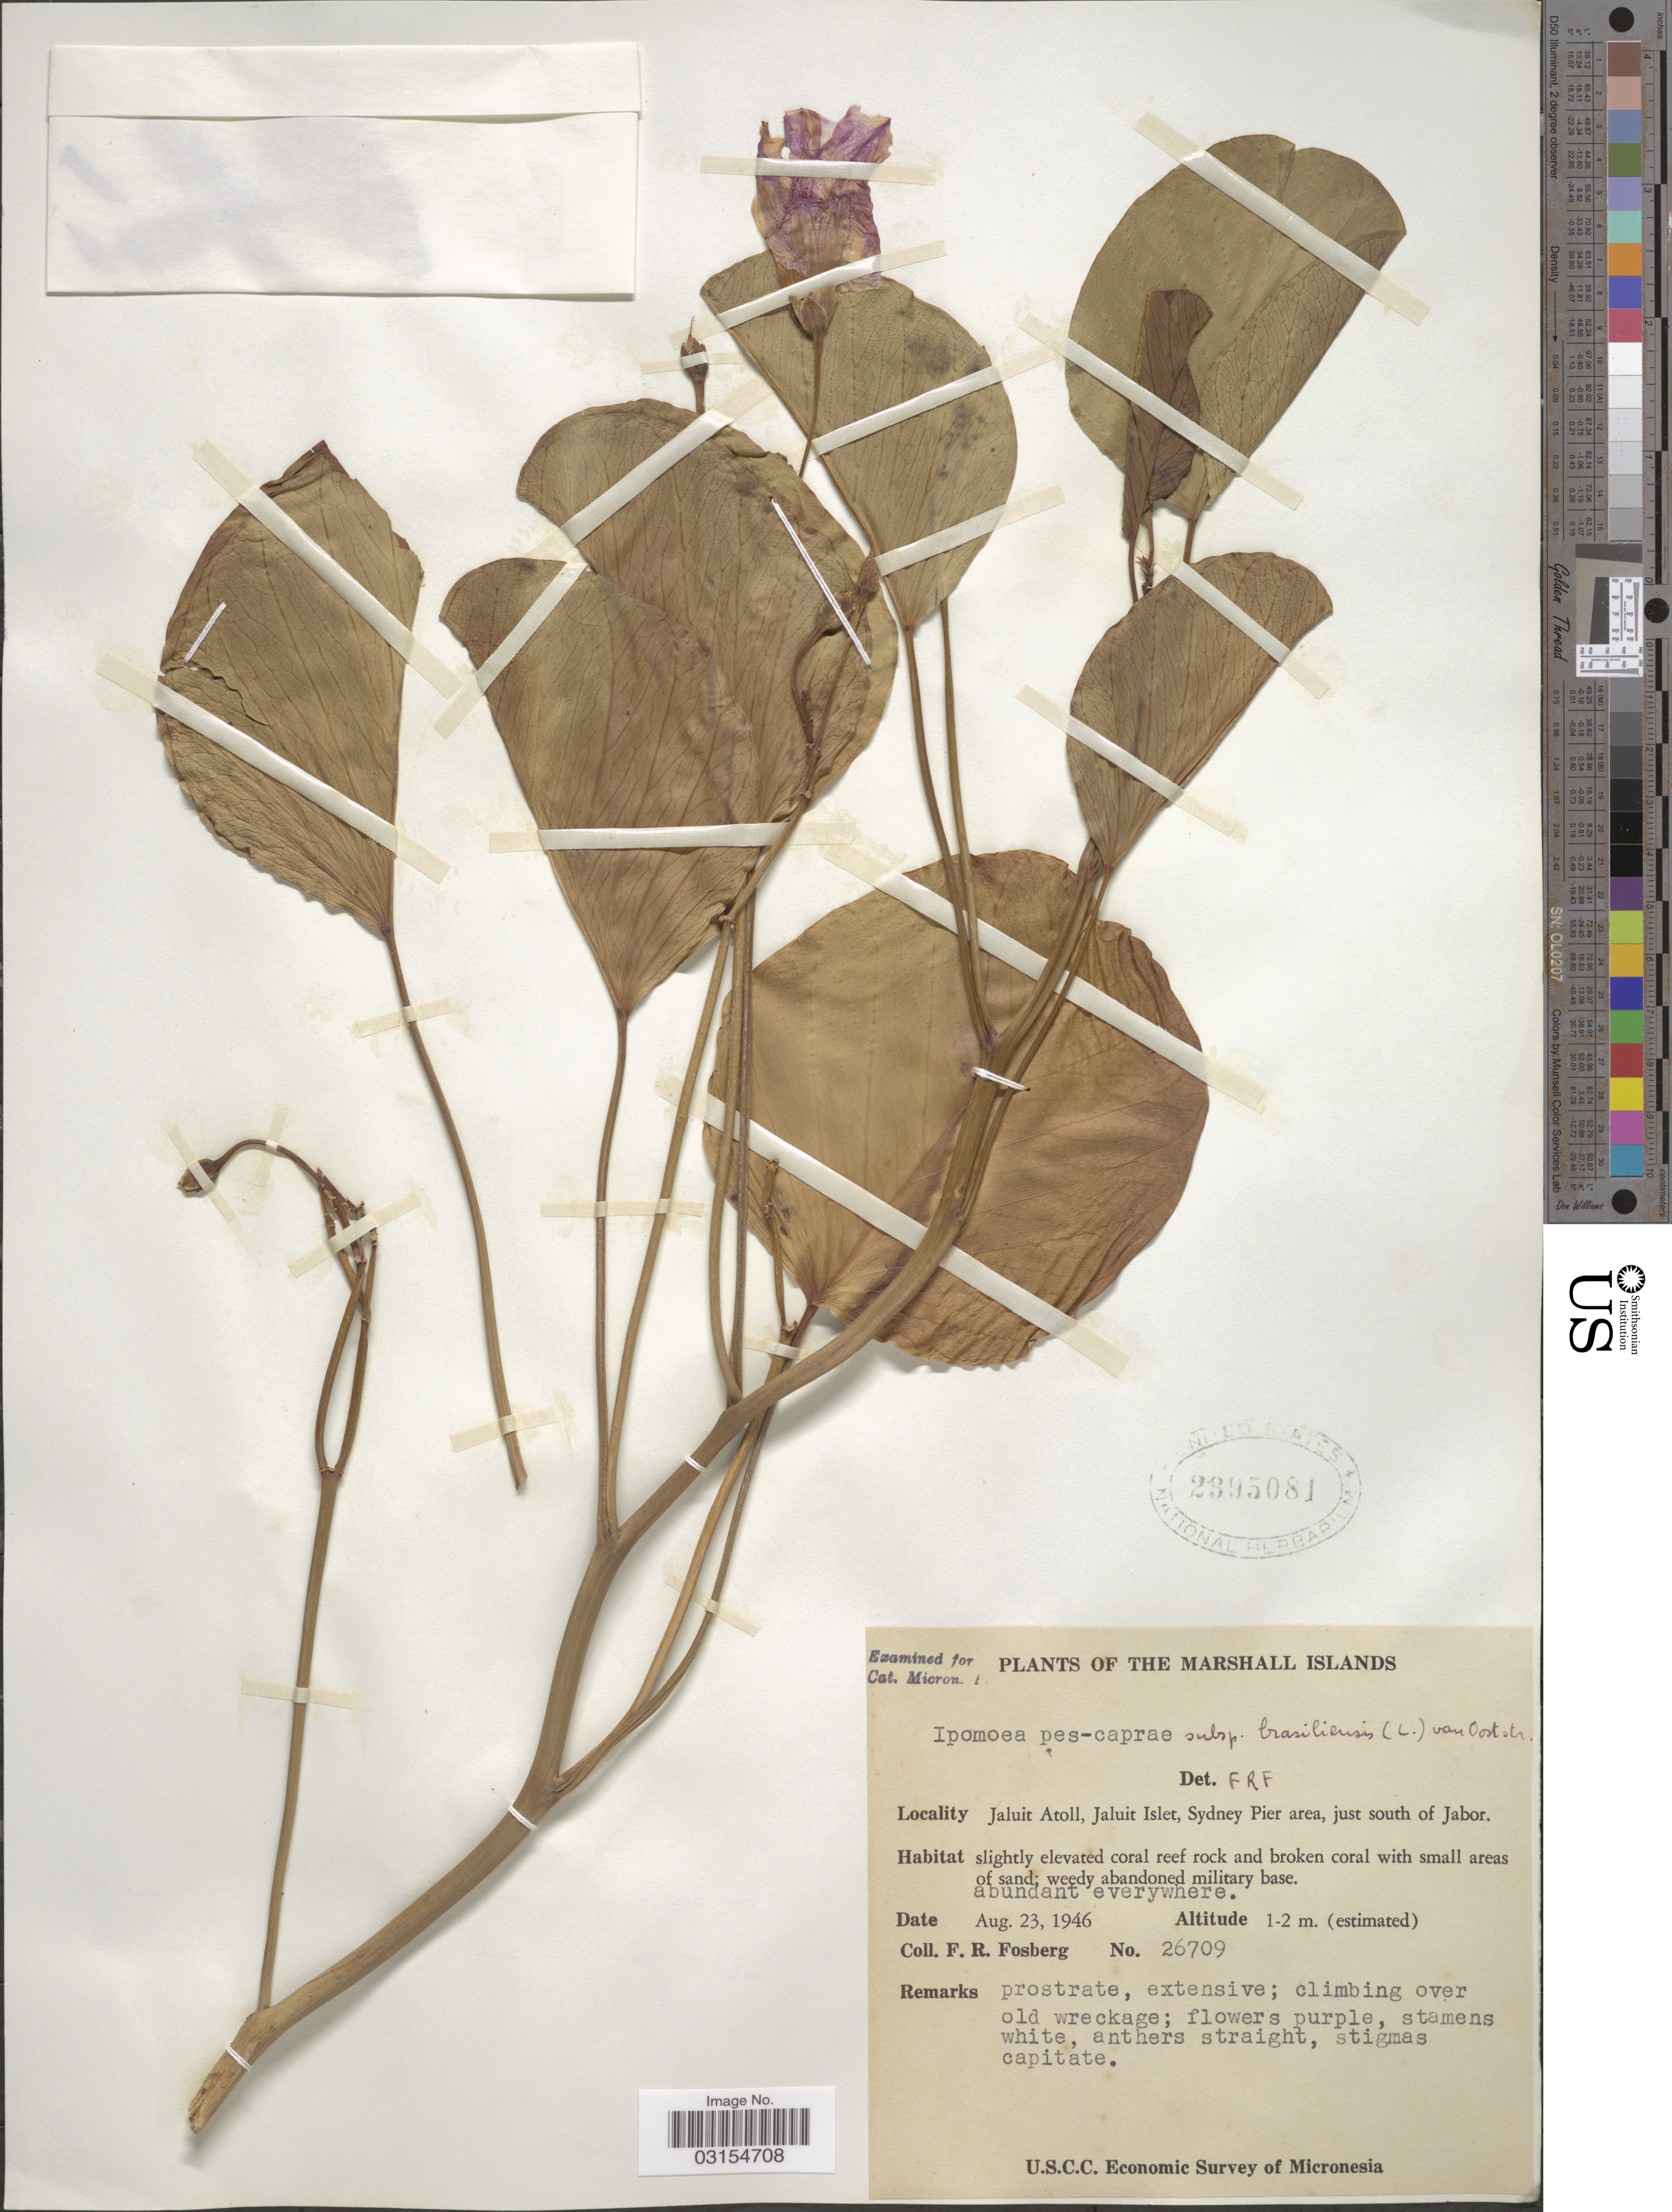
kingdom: Plantae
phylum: Tracheophyta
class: Magnoliopsida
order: Solanales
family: Convolvulaceae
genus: Ipomoea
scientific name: Ipomoea pes-caprae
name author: (L.) R. Br.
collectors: F. R. Fosberg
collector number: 26709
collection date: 1946-08-23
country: Marshall Islands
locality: Jaluit Atoll, Jaluit Islet, Sydney Pier area, just south of Jabor.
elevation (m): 1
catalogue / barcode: US 2395081